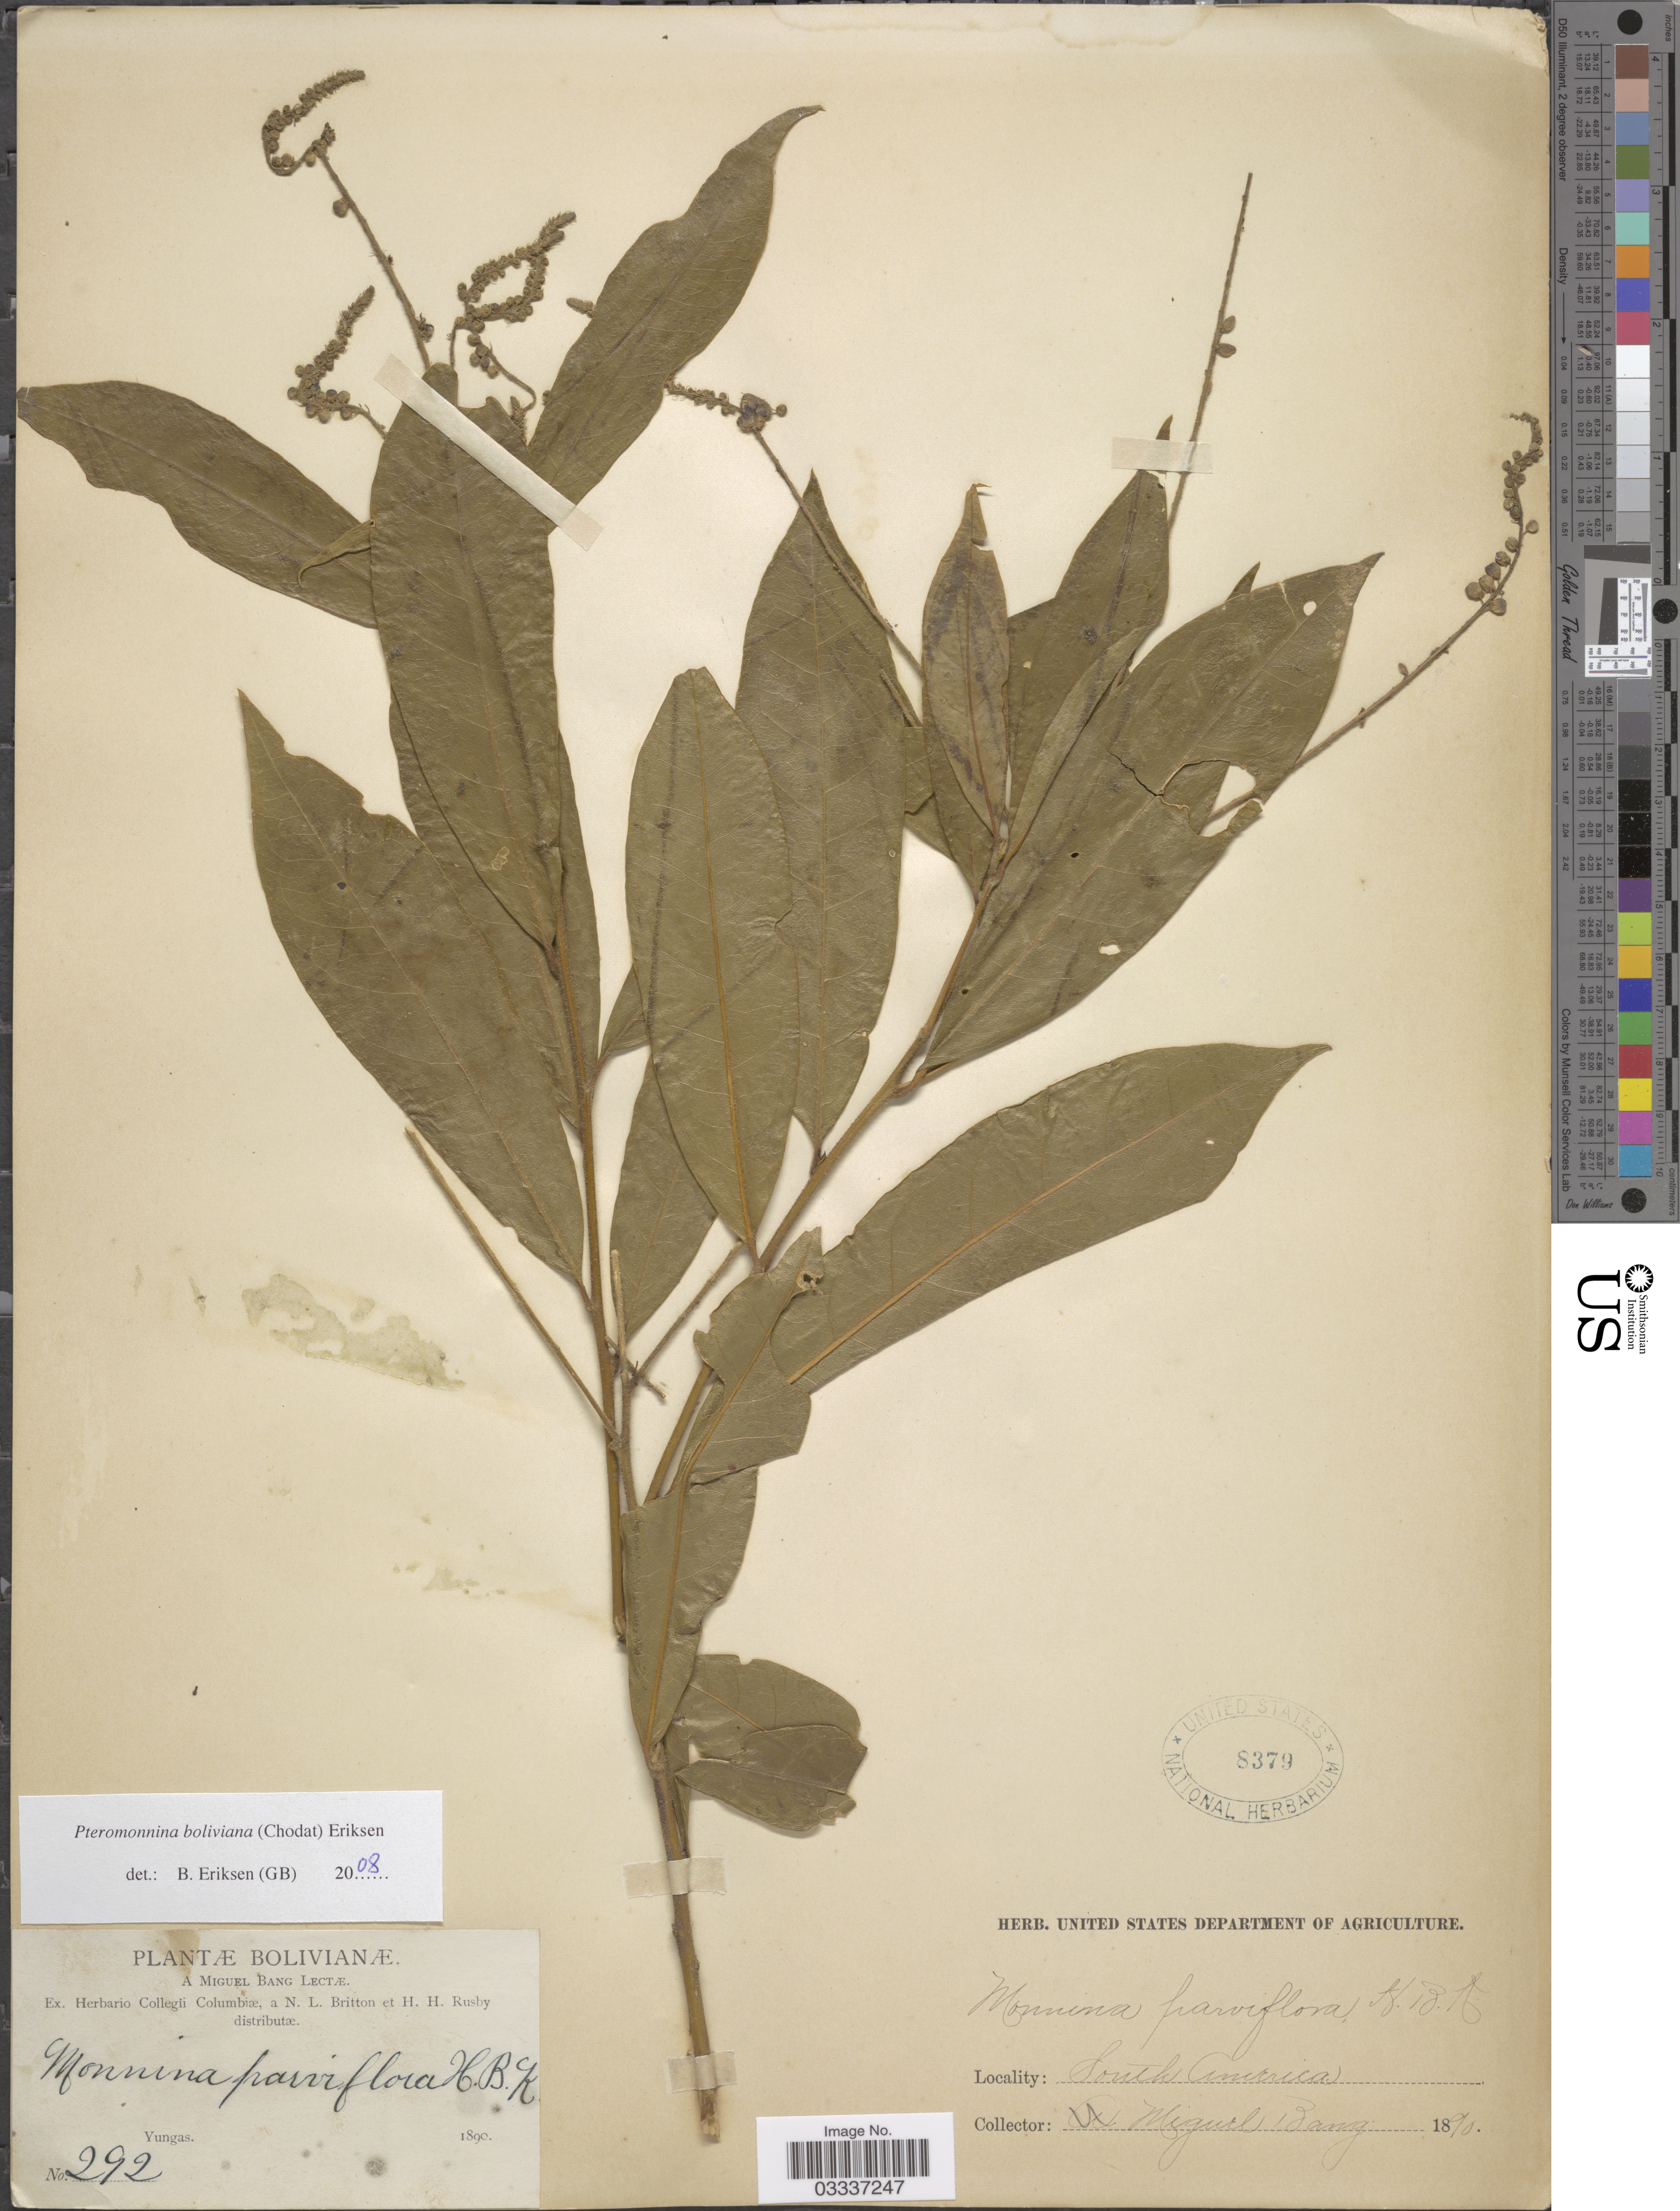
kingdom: Plantae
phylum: Tracheophyta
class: Magnoliopsida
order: Fabales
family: Polygalaceae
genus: Monnina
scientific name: Monnina boliviana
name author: Chodat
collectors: M. Bang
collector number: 292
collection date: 1890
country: Bolivia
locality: Yungas.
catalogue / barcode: US 8379